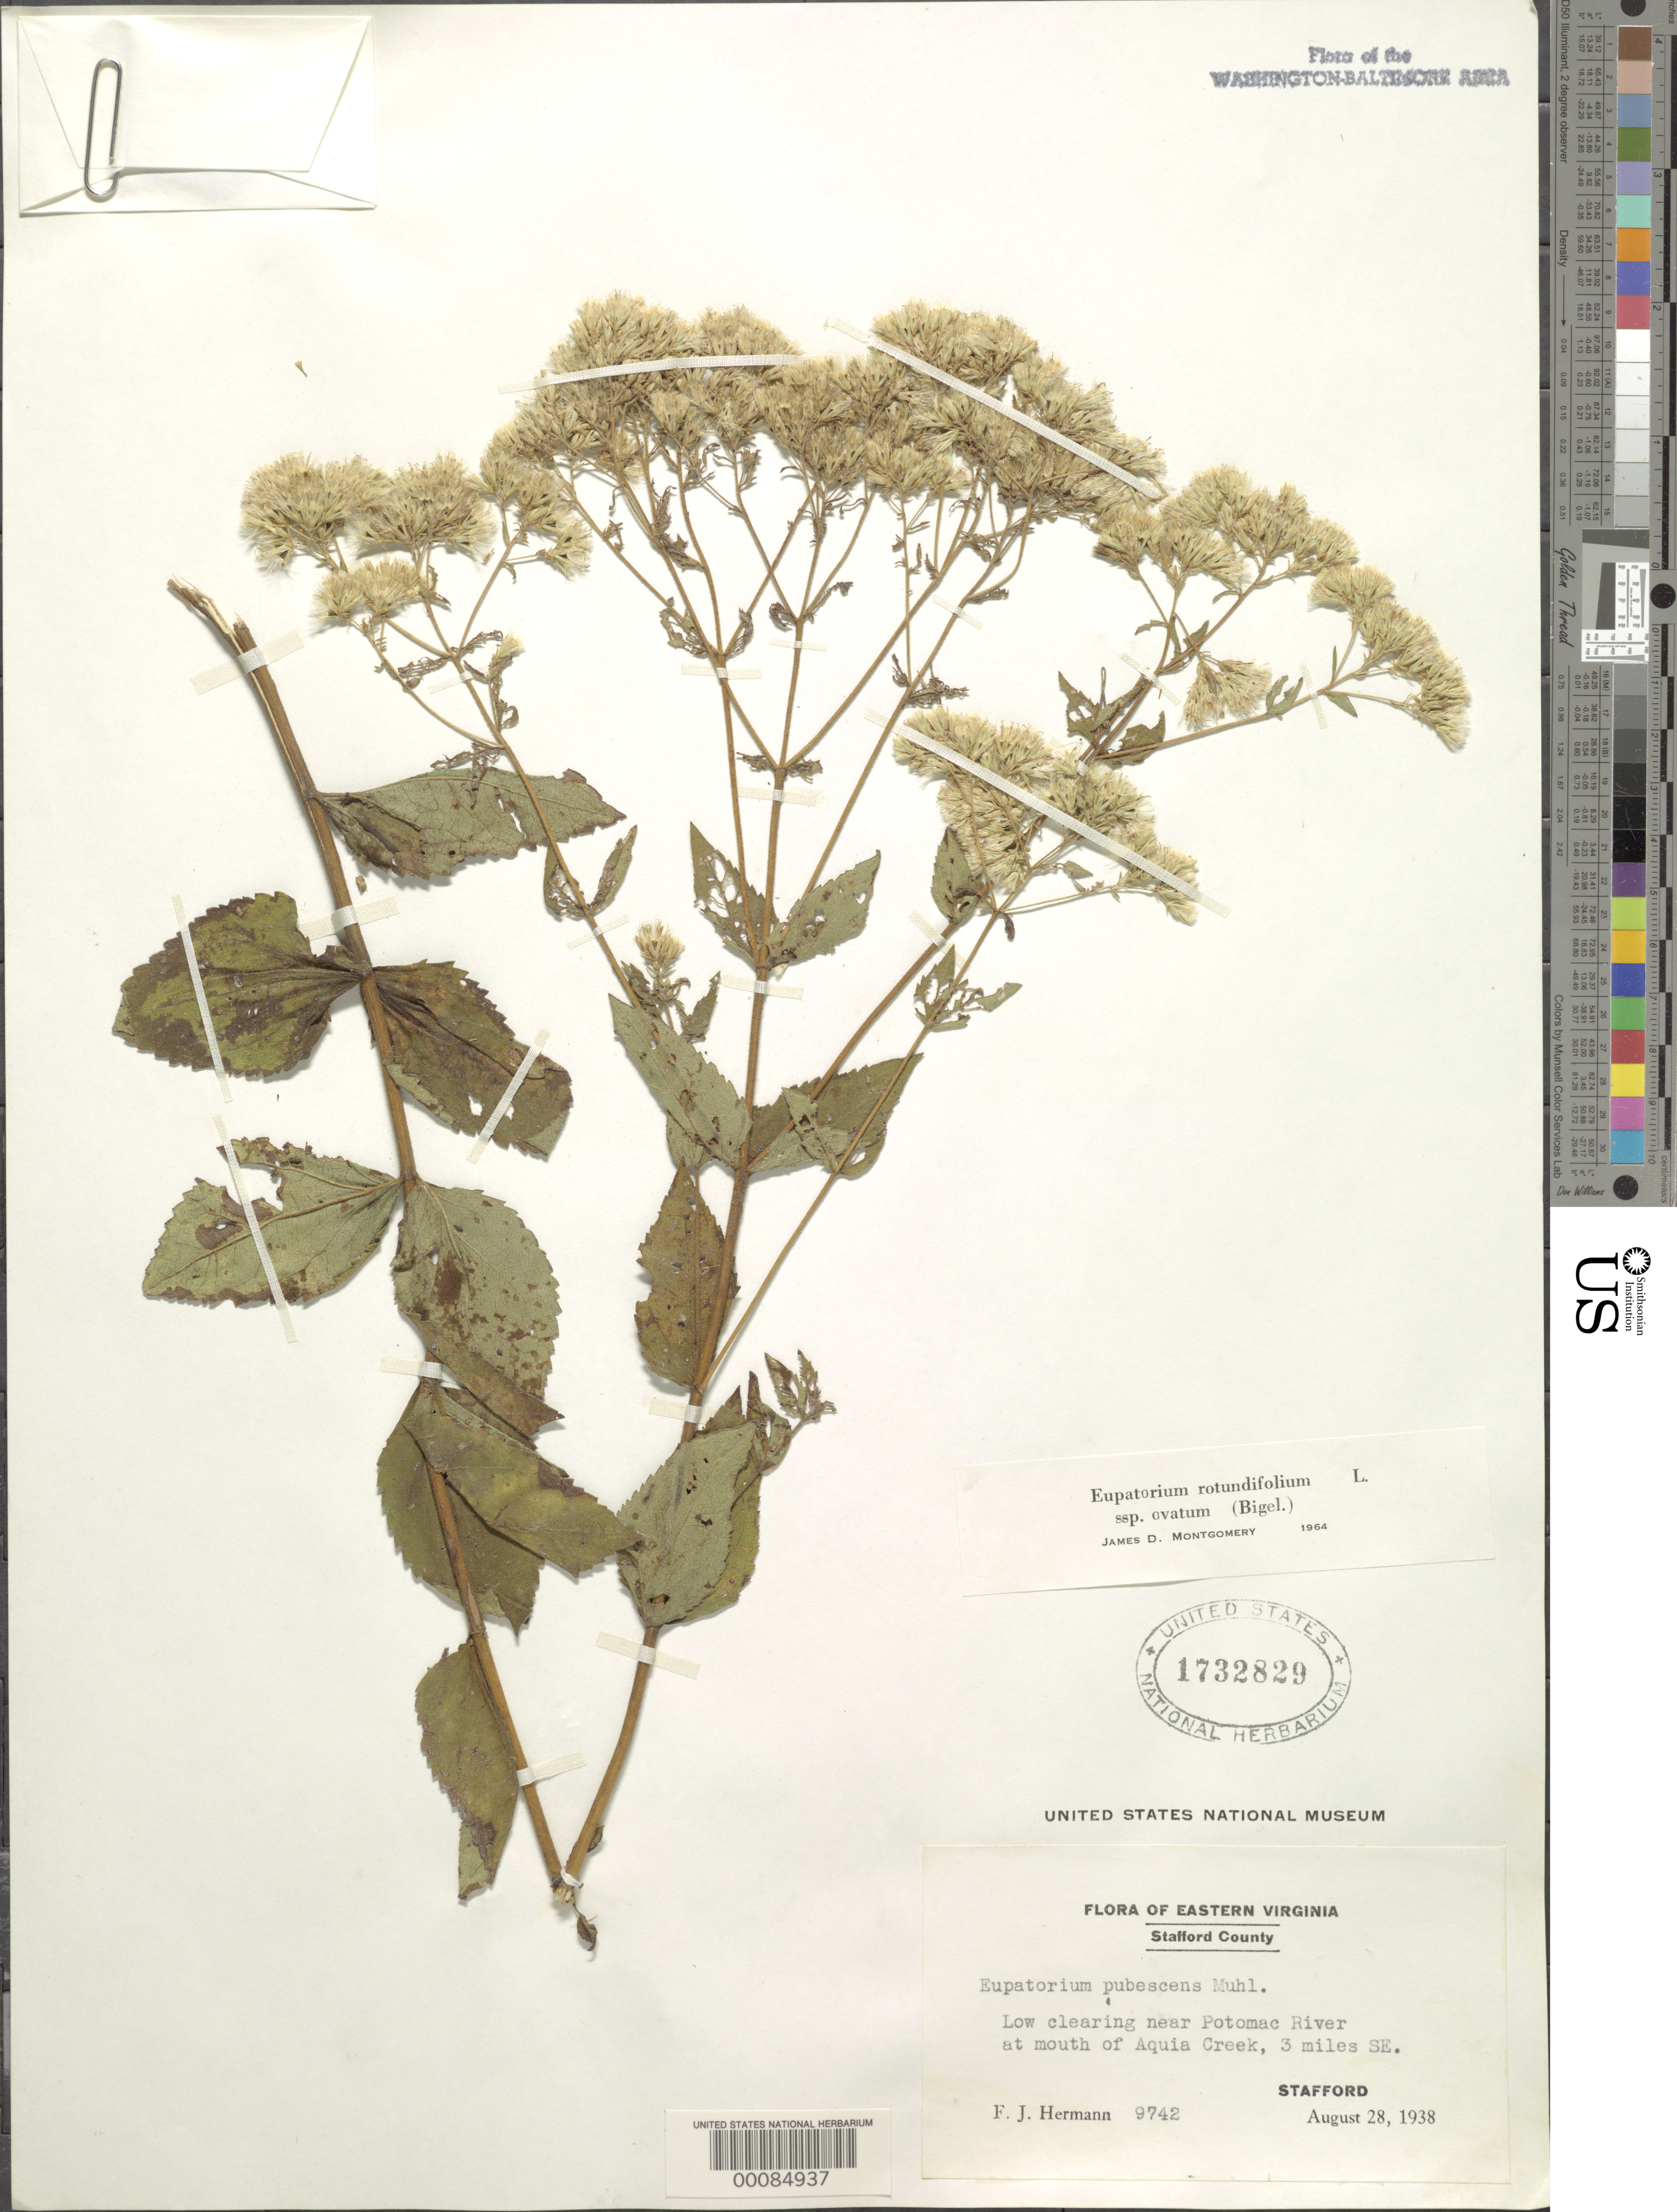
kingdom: Plantae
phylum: Tracheophyta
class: Magnoliopsida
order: Asterales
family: Asteraceae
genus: Eupatorium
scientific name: Eupatorium rotundifolium var. ovatum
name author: (Bigelow) J.D. Montgom. & Fairbrothers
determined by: Montgomery, J. D.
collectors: F. J. Hermann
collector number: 9742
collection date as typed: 28 Aug 1938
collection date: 1938-08-28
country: United States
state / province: Virginia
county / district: Stafford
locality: Mouth of Aquia Creek Stafford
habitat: Low clearing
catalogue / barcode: US 1732829